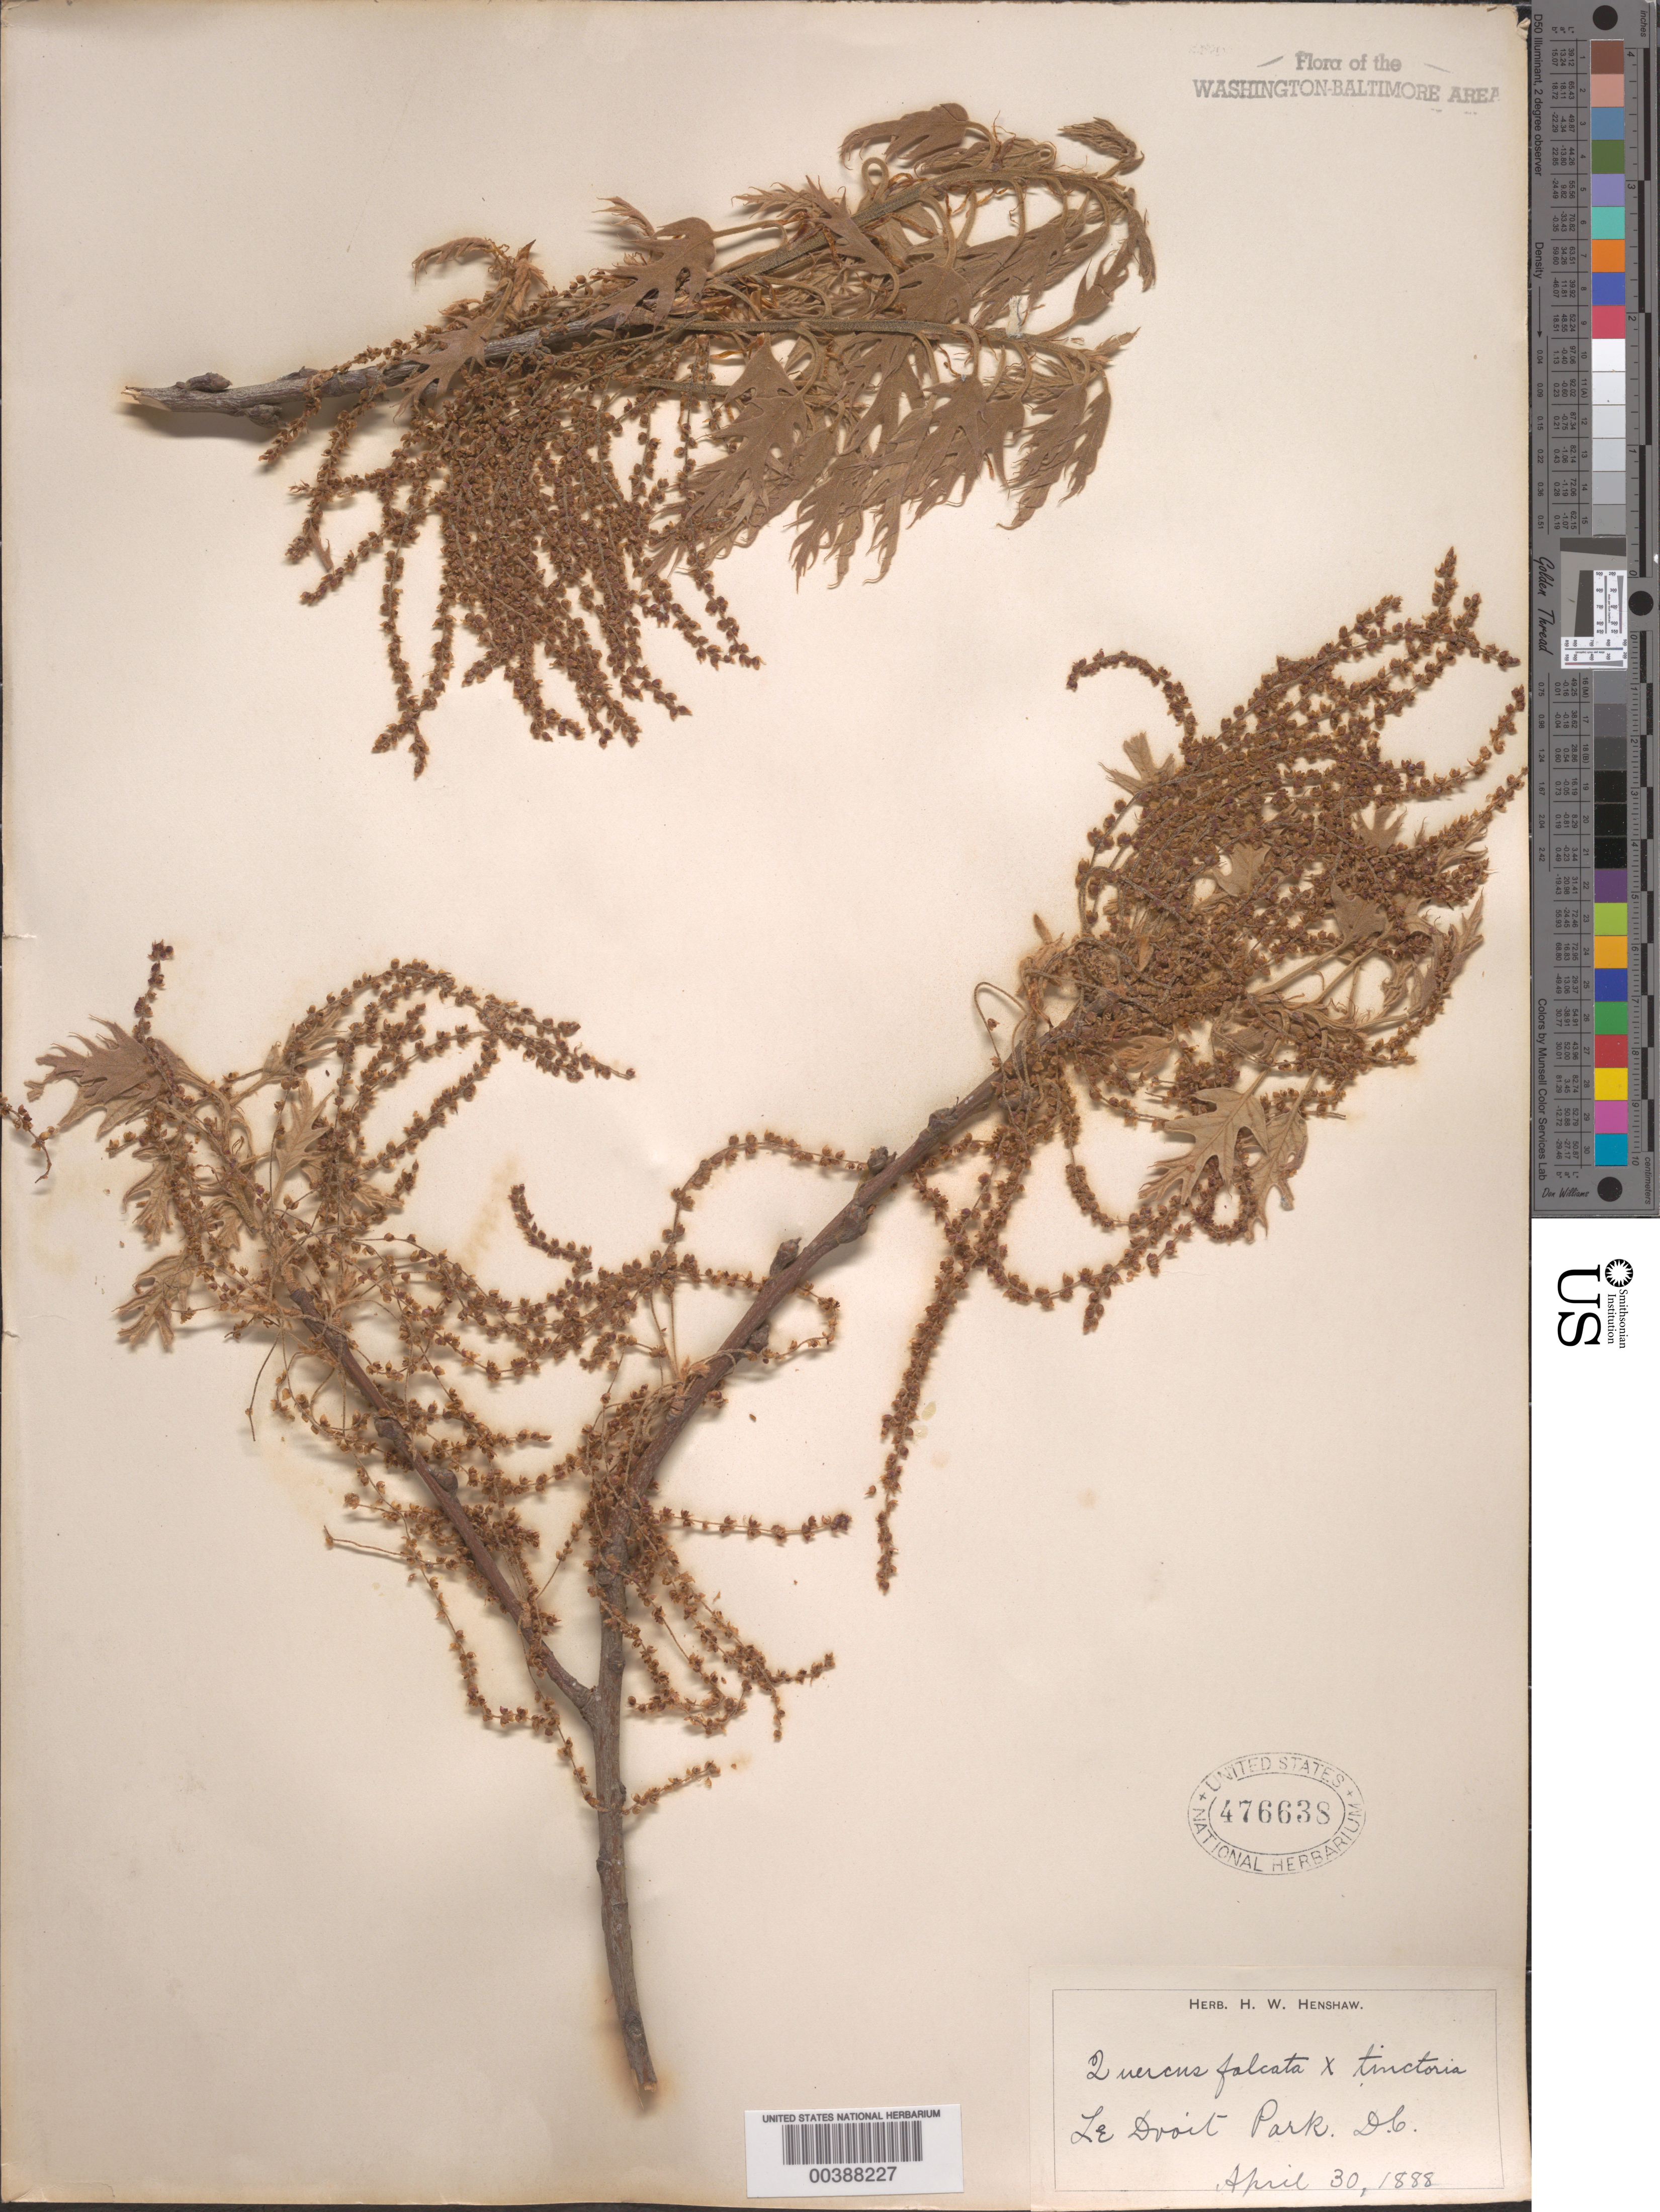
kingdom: Plantae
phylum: Tracheophyta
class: Magnoliopsida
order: Fagales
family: Fagaceae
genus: Quercus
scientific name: Quercus falcata x Q. velutina Lam.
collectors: H. Henshaw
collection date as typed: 30 Apr 1888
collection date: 1888-04-30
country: United States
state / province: District of Columbia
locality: Le Droit Park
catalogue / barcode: US 476638